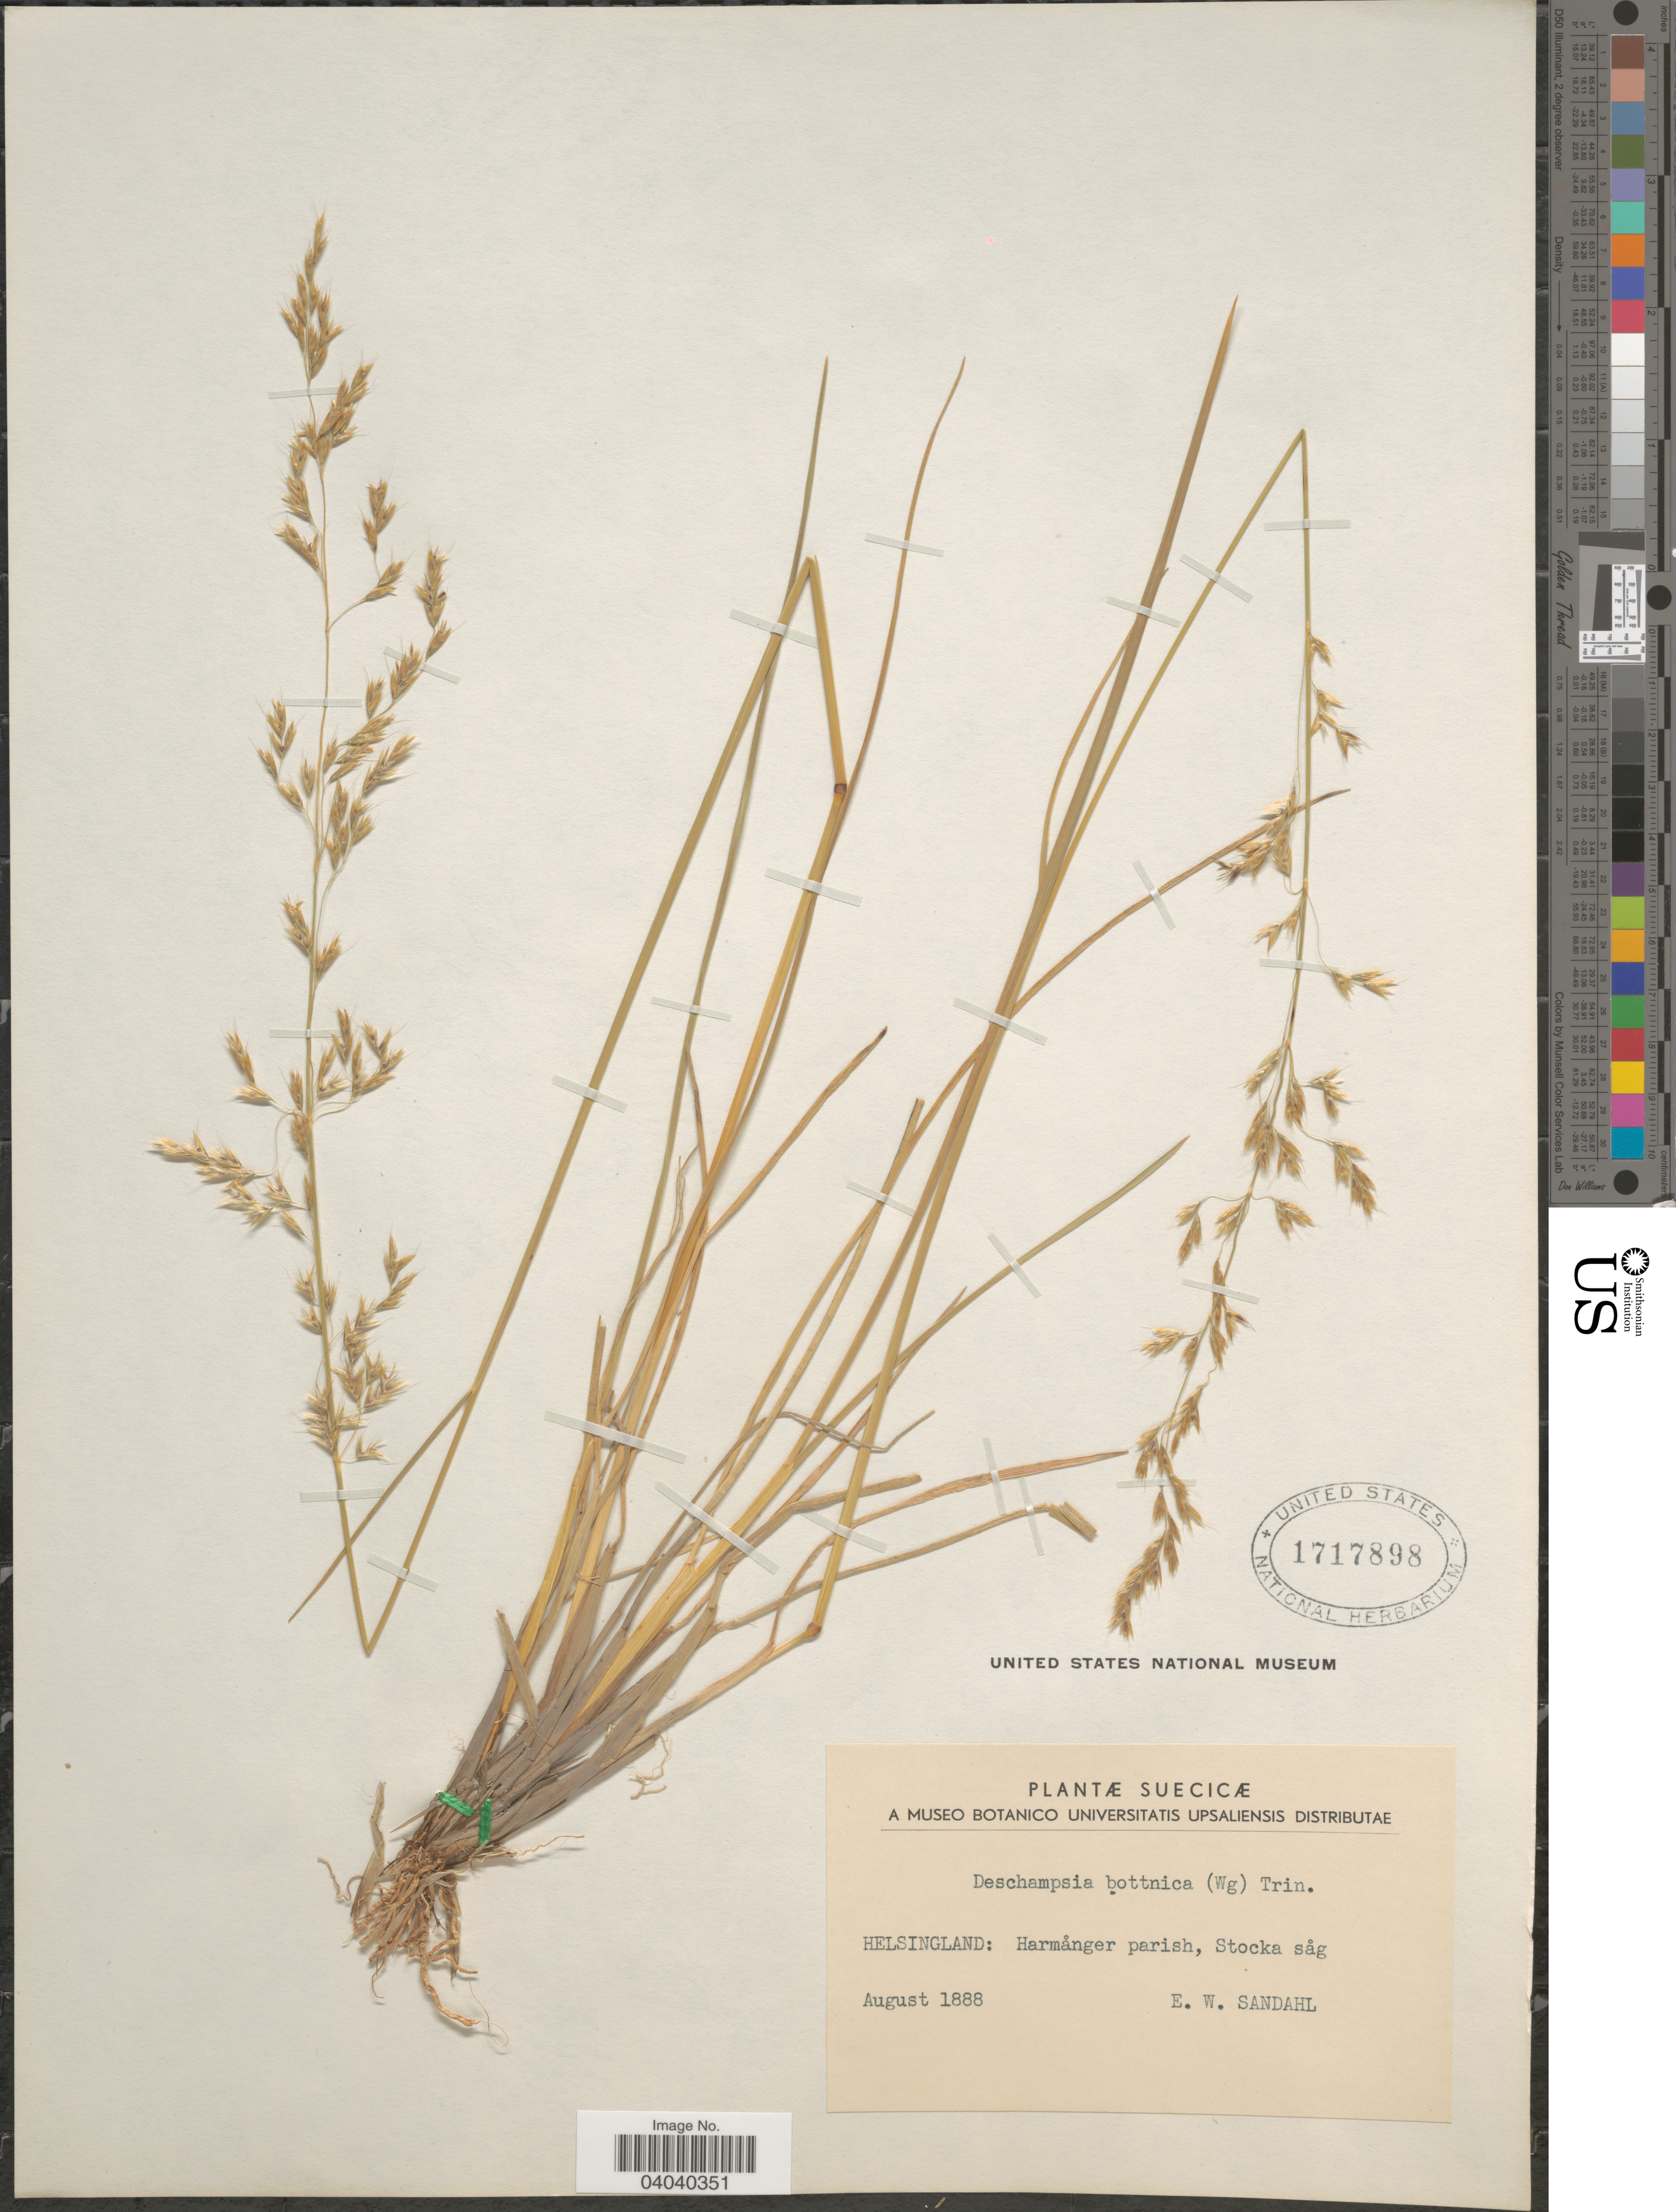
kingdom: Plantae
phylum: Tracheophyta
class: Liliopsida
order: Poales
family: Poaceae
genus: Deschampsia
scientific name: Deschampsia bottnica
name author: (Wahlenb.) Trin.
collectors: E. Sandahl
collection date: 1888-08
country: Sweden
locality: Suecicæ. Helsingland: Harmånger parish, Stocka såg.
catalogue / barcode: US 1717898